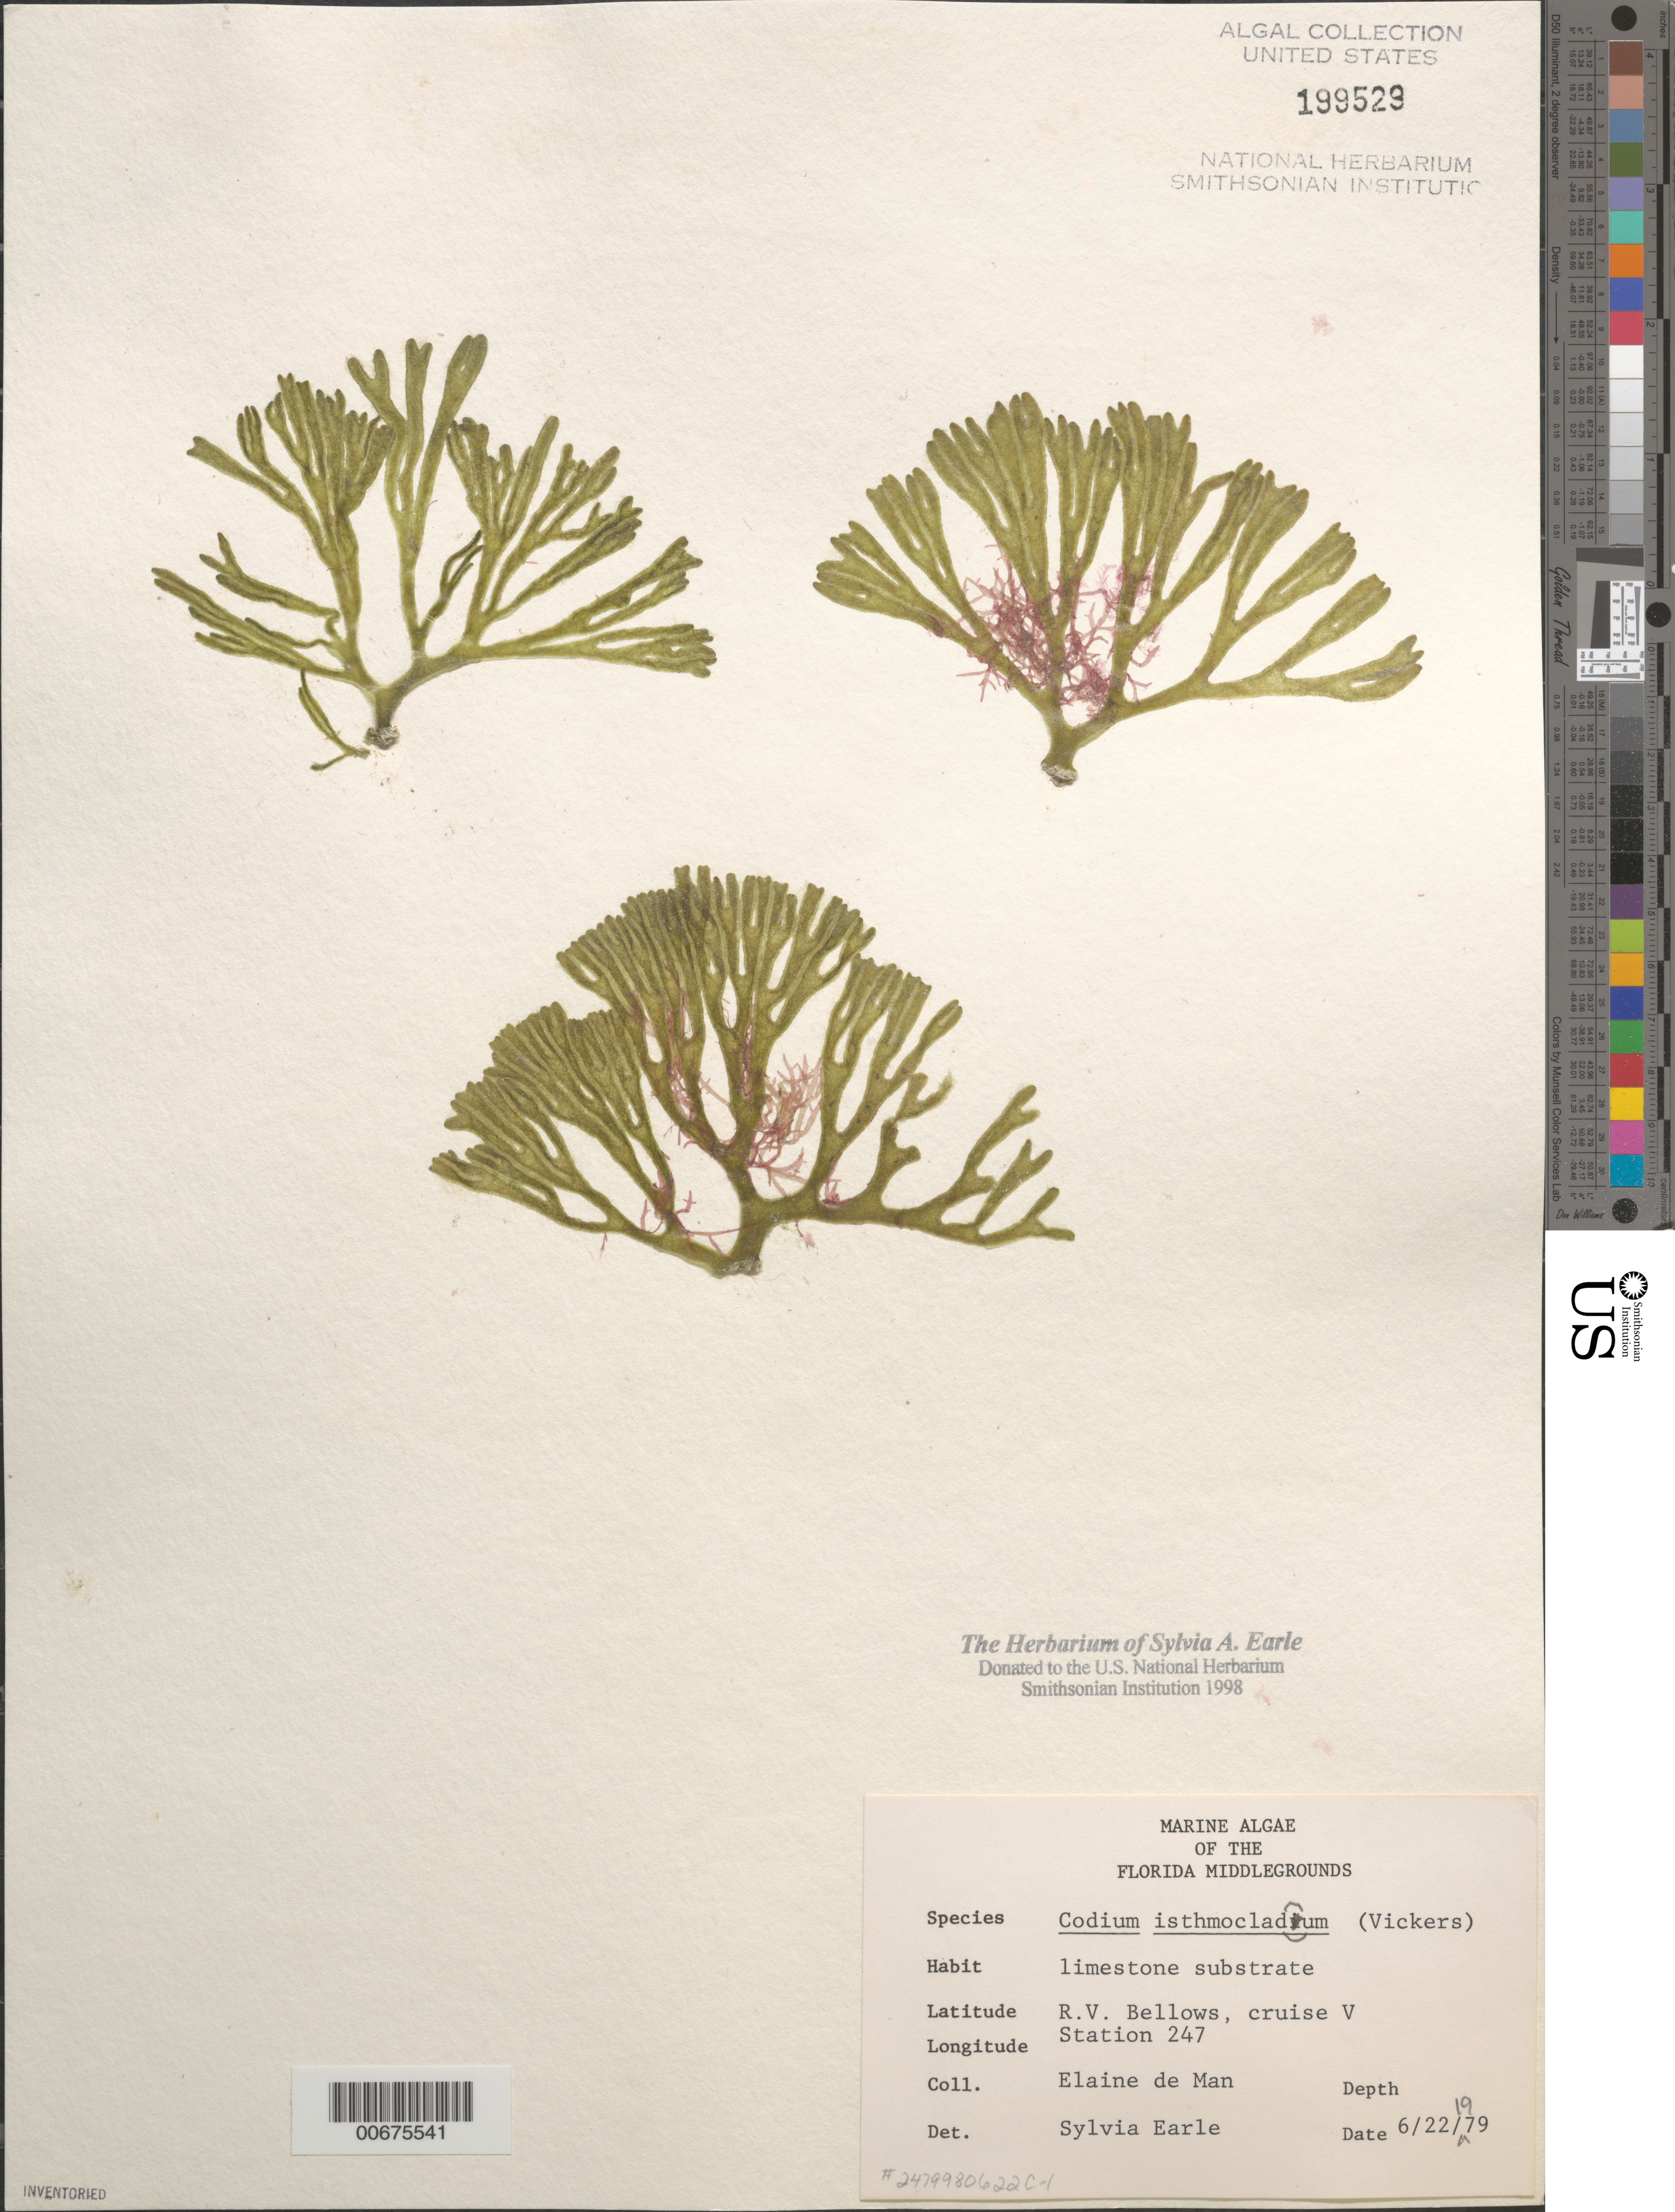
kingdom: Plantae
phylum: Chlorophyta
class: Ulvophyceae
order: Bryopsidales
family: Codiaceae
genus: Codium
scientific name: Codium isthmocladum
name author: Vickers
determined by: Earle, S. A.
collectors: E. de Man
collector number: Station 247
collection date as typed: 22 Jun 1979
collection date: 1979-06-22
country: United States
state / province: Florida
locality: Florida Middle Grounds, Gulf of Mexico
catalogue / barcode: US 199529